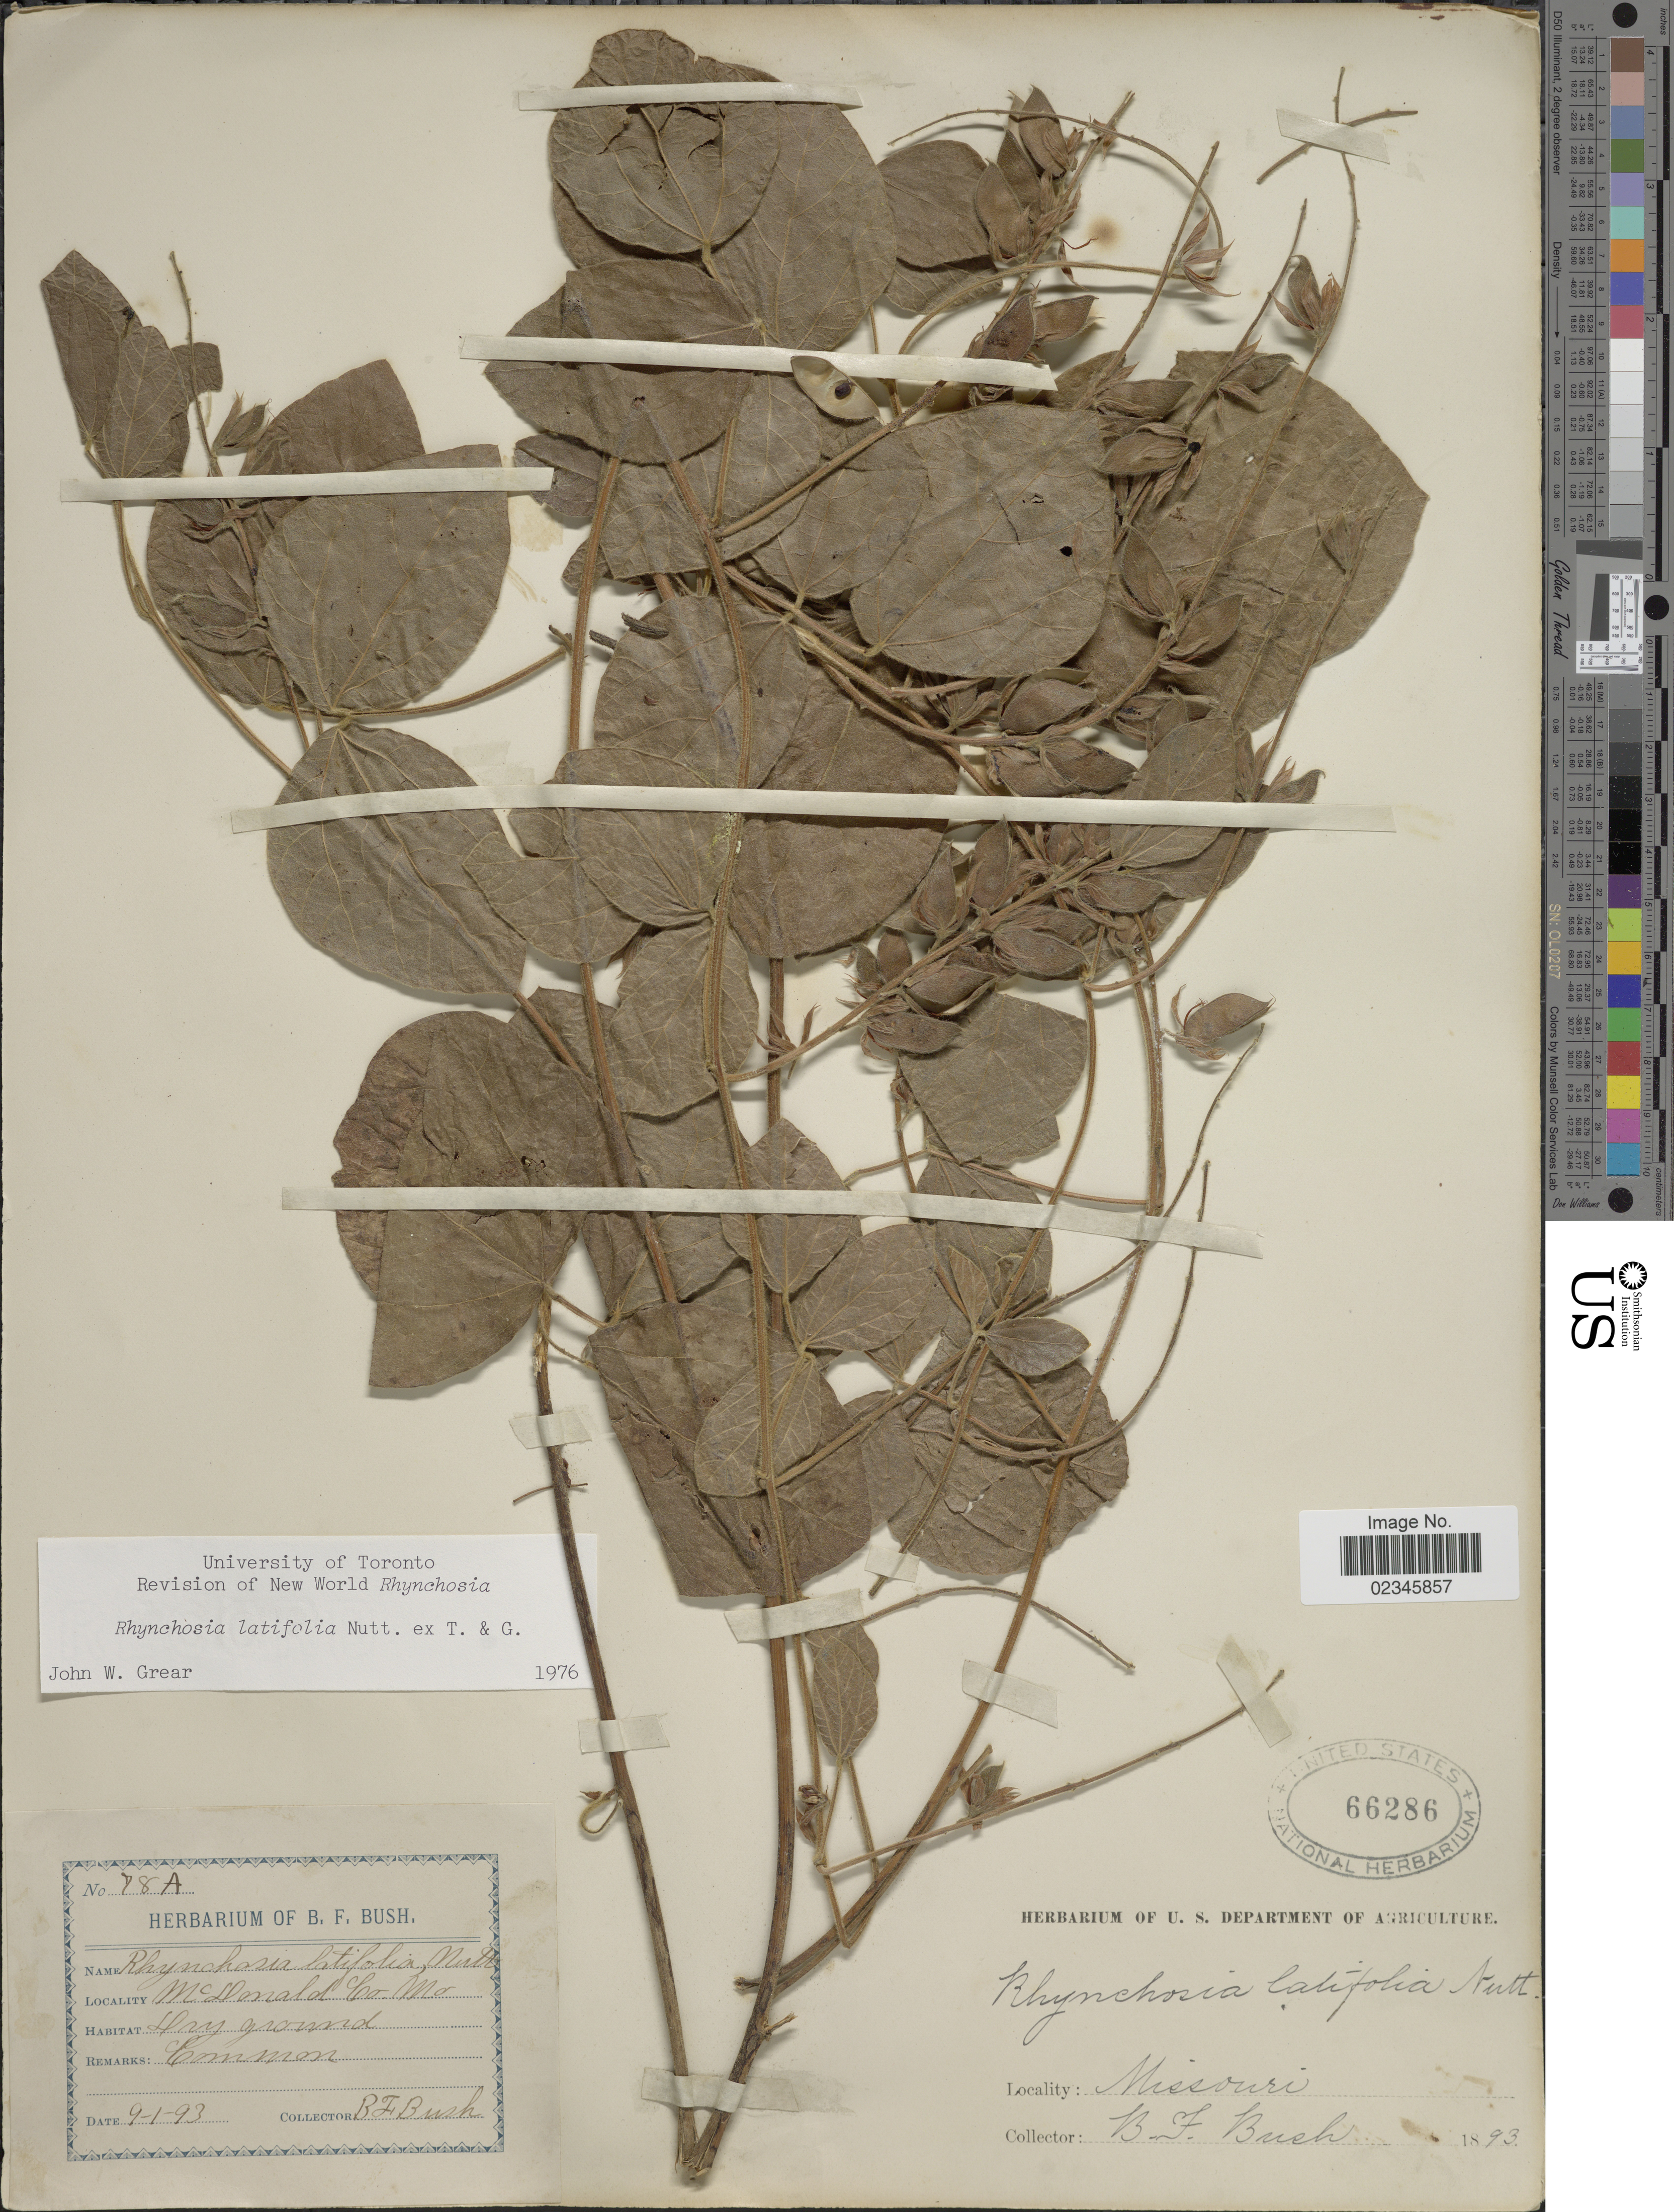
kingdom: Plantae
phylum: Tracheophyta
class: Magnoliopsida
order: Fabales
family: Fabaceae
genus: Rhynchosia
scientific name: Rhynchosia latifolia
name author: Nutt. ex Torr. & A. Gray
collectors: B. F. Bush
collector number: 78A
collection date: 1893-09-01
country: United States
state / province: Missouri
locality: McDonald Co.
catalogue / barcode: US 66286